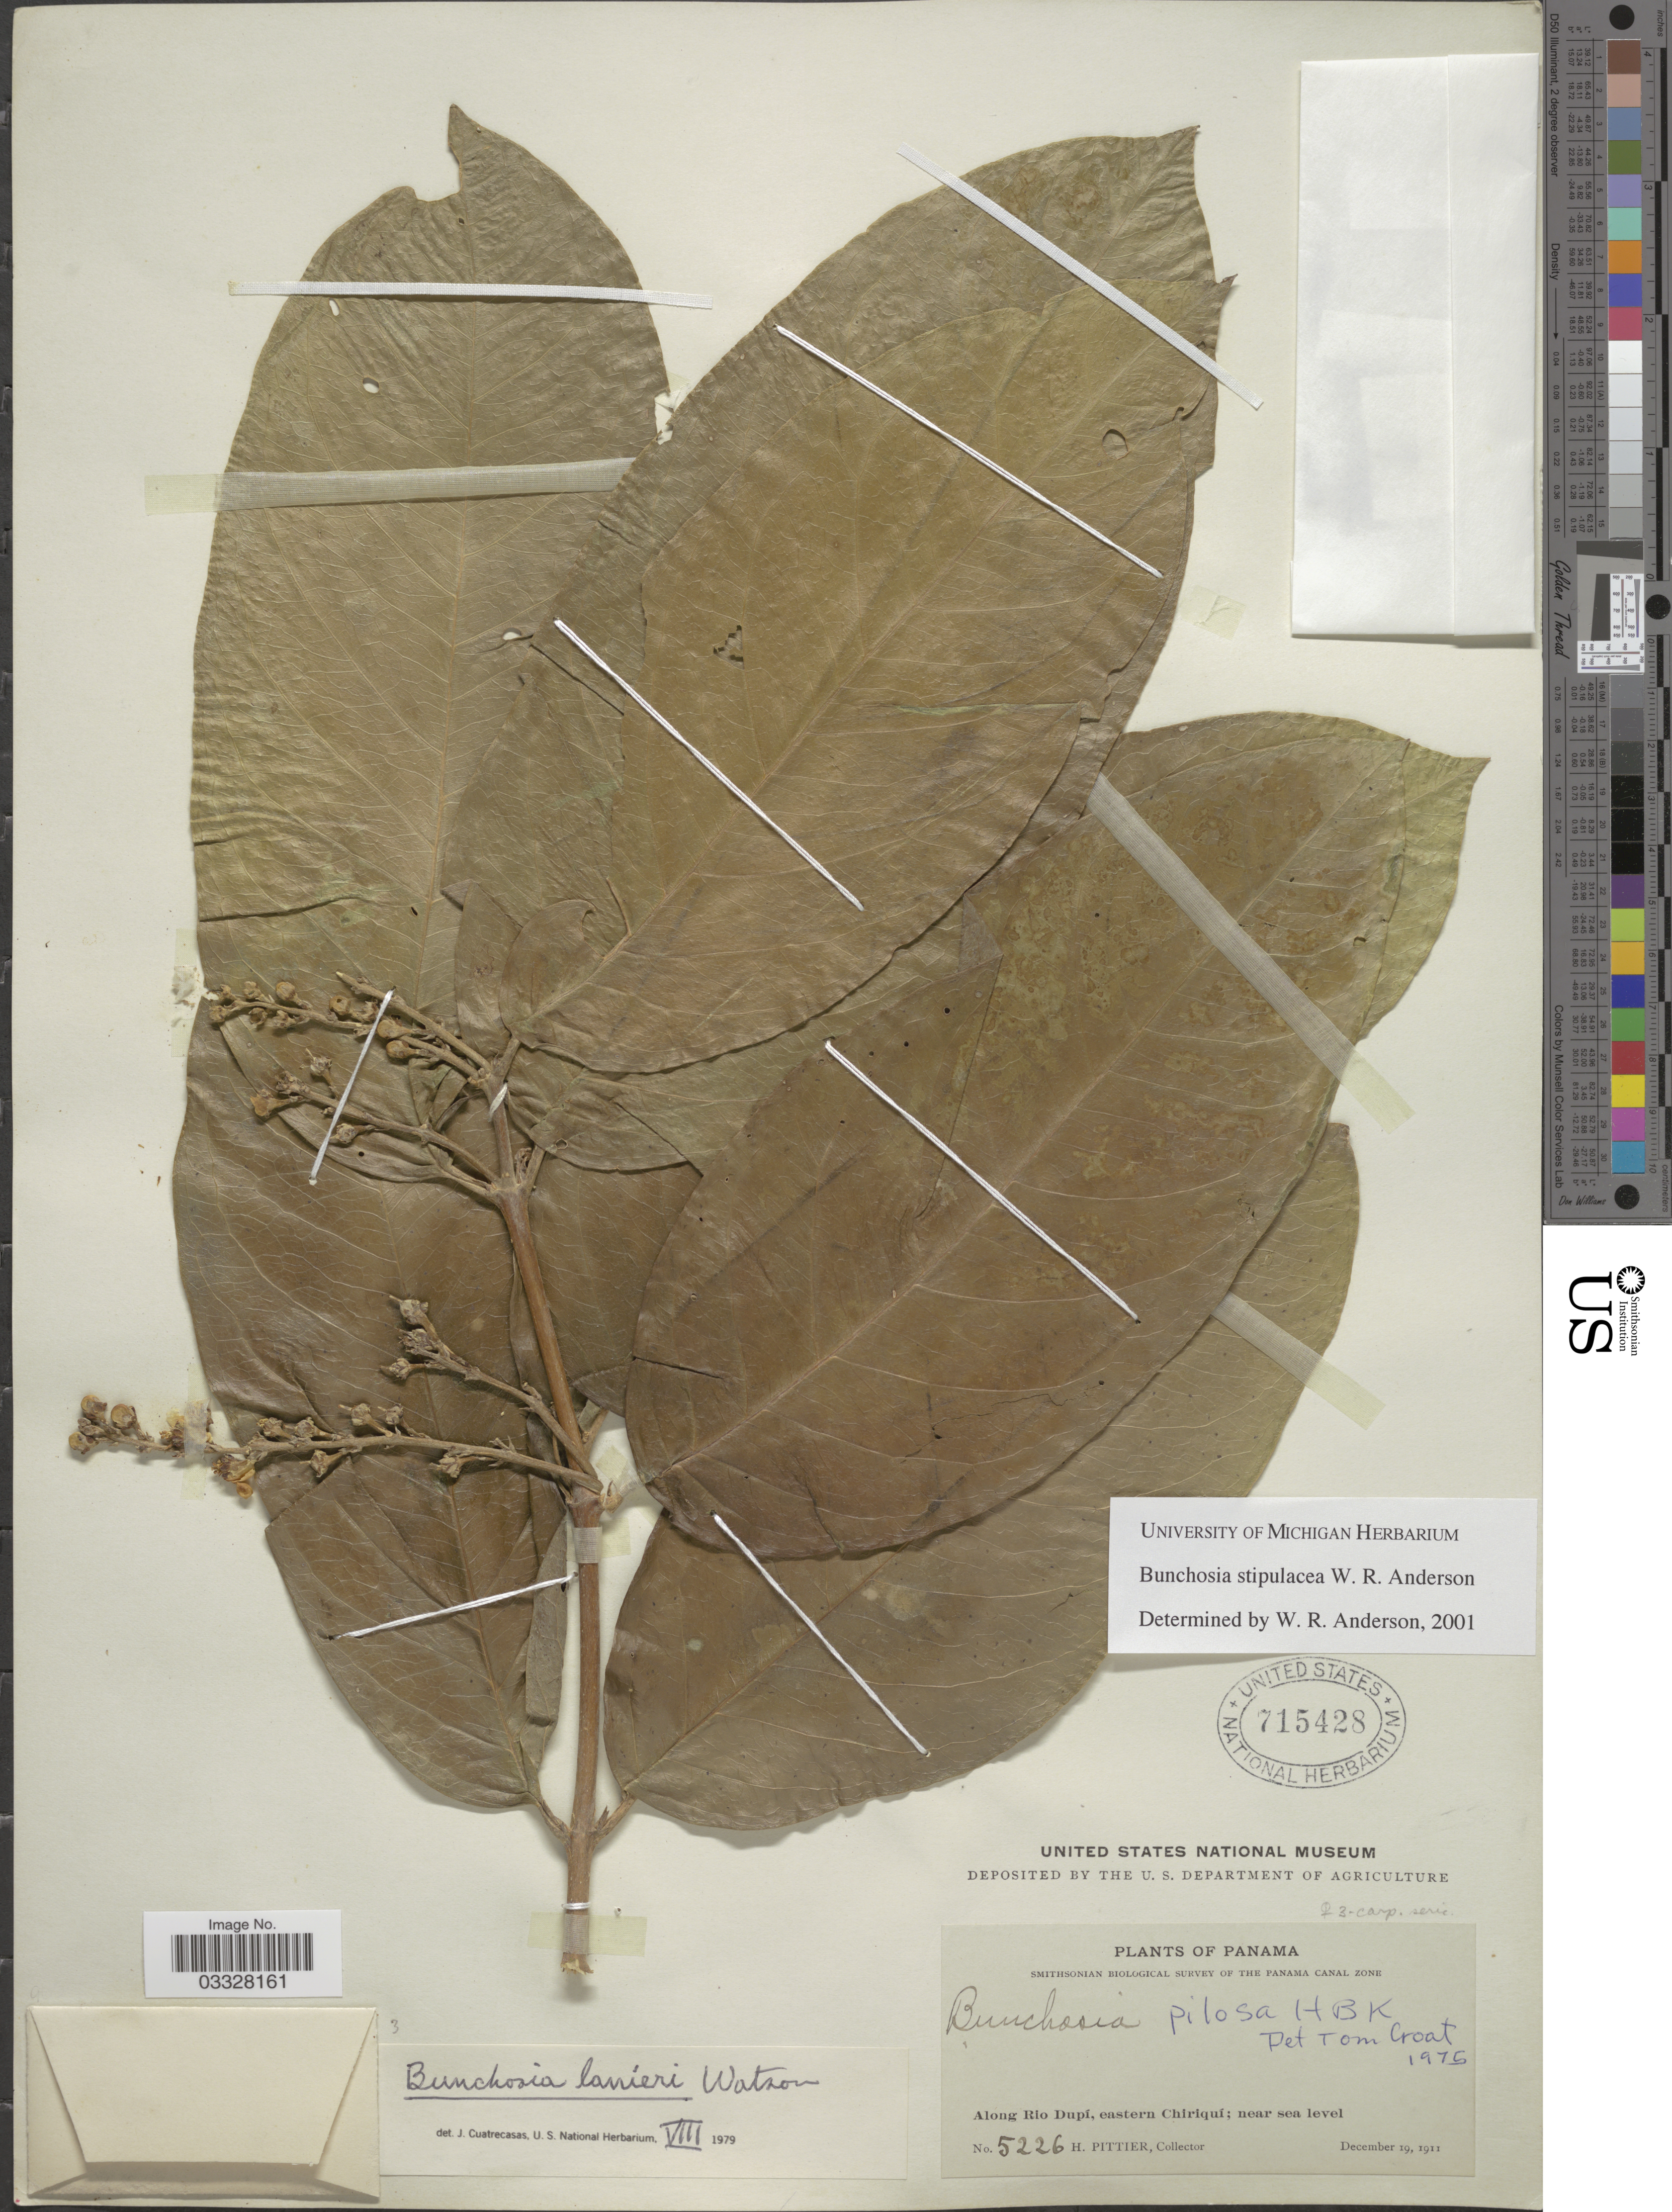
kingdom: Plantae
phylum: Tracheophyta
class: Magnoliopsida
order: Malpighiales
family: Malpighiaceae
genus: Bunchosia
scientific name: Bunchosia stipulacea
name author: W.R. Anderson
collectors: H. F. Pittier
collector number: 5226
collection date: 1911-12-19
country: Panama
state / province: Chiriqui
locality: Along Rio Dupí, eastern Chiriquí.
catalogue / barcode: US 715428